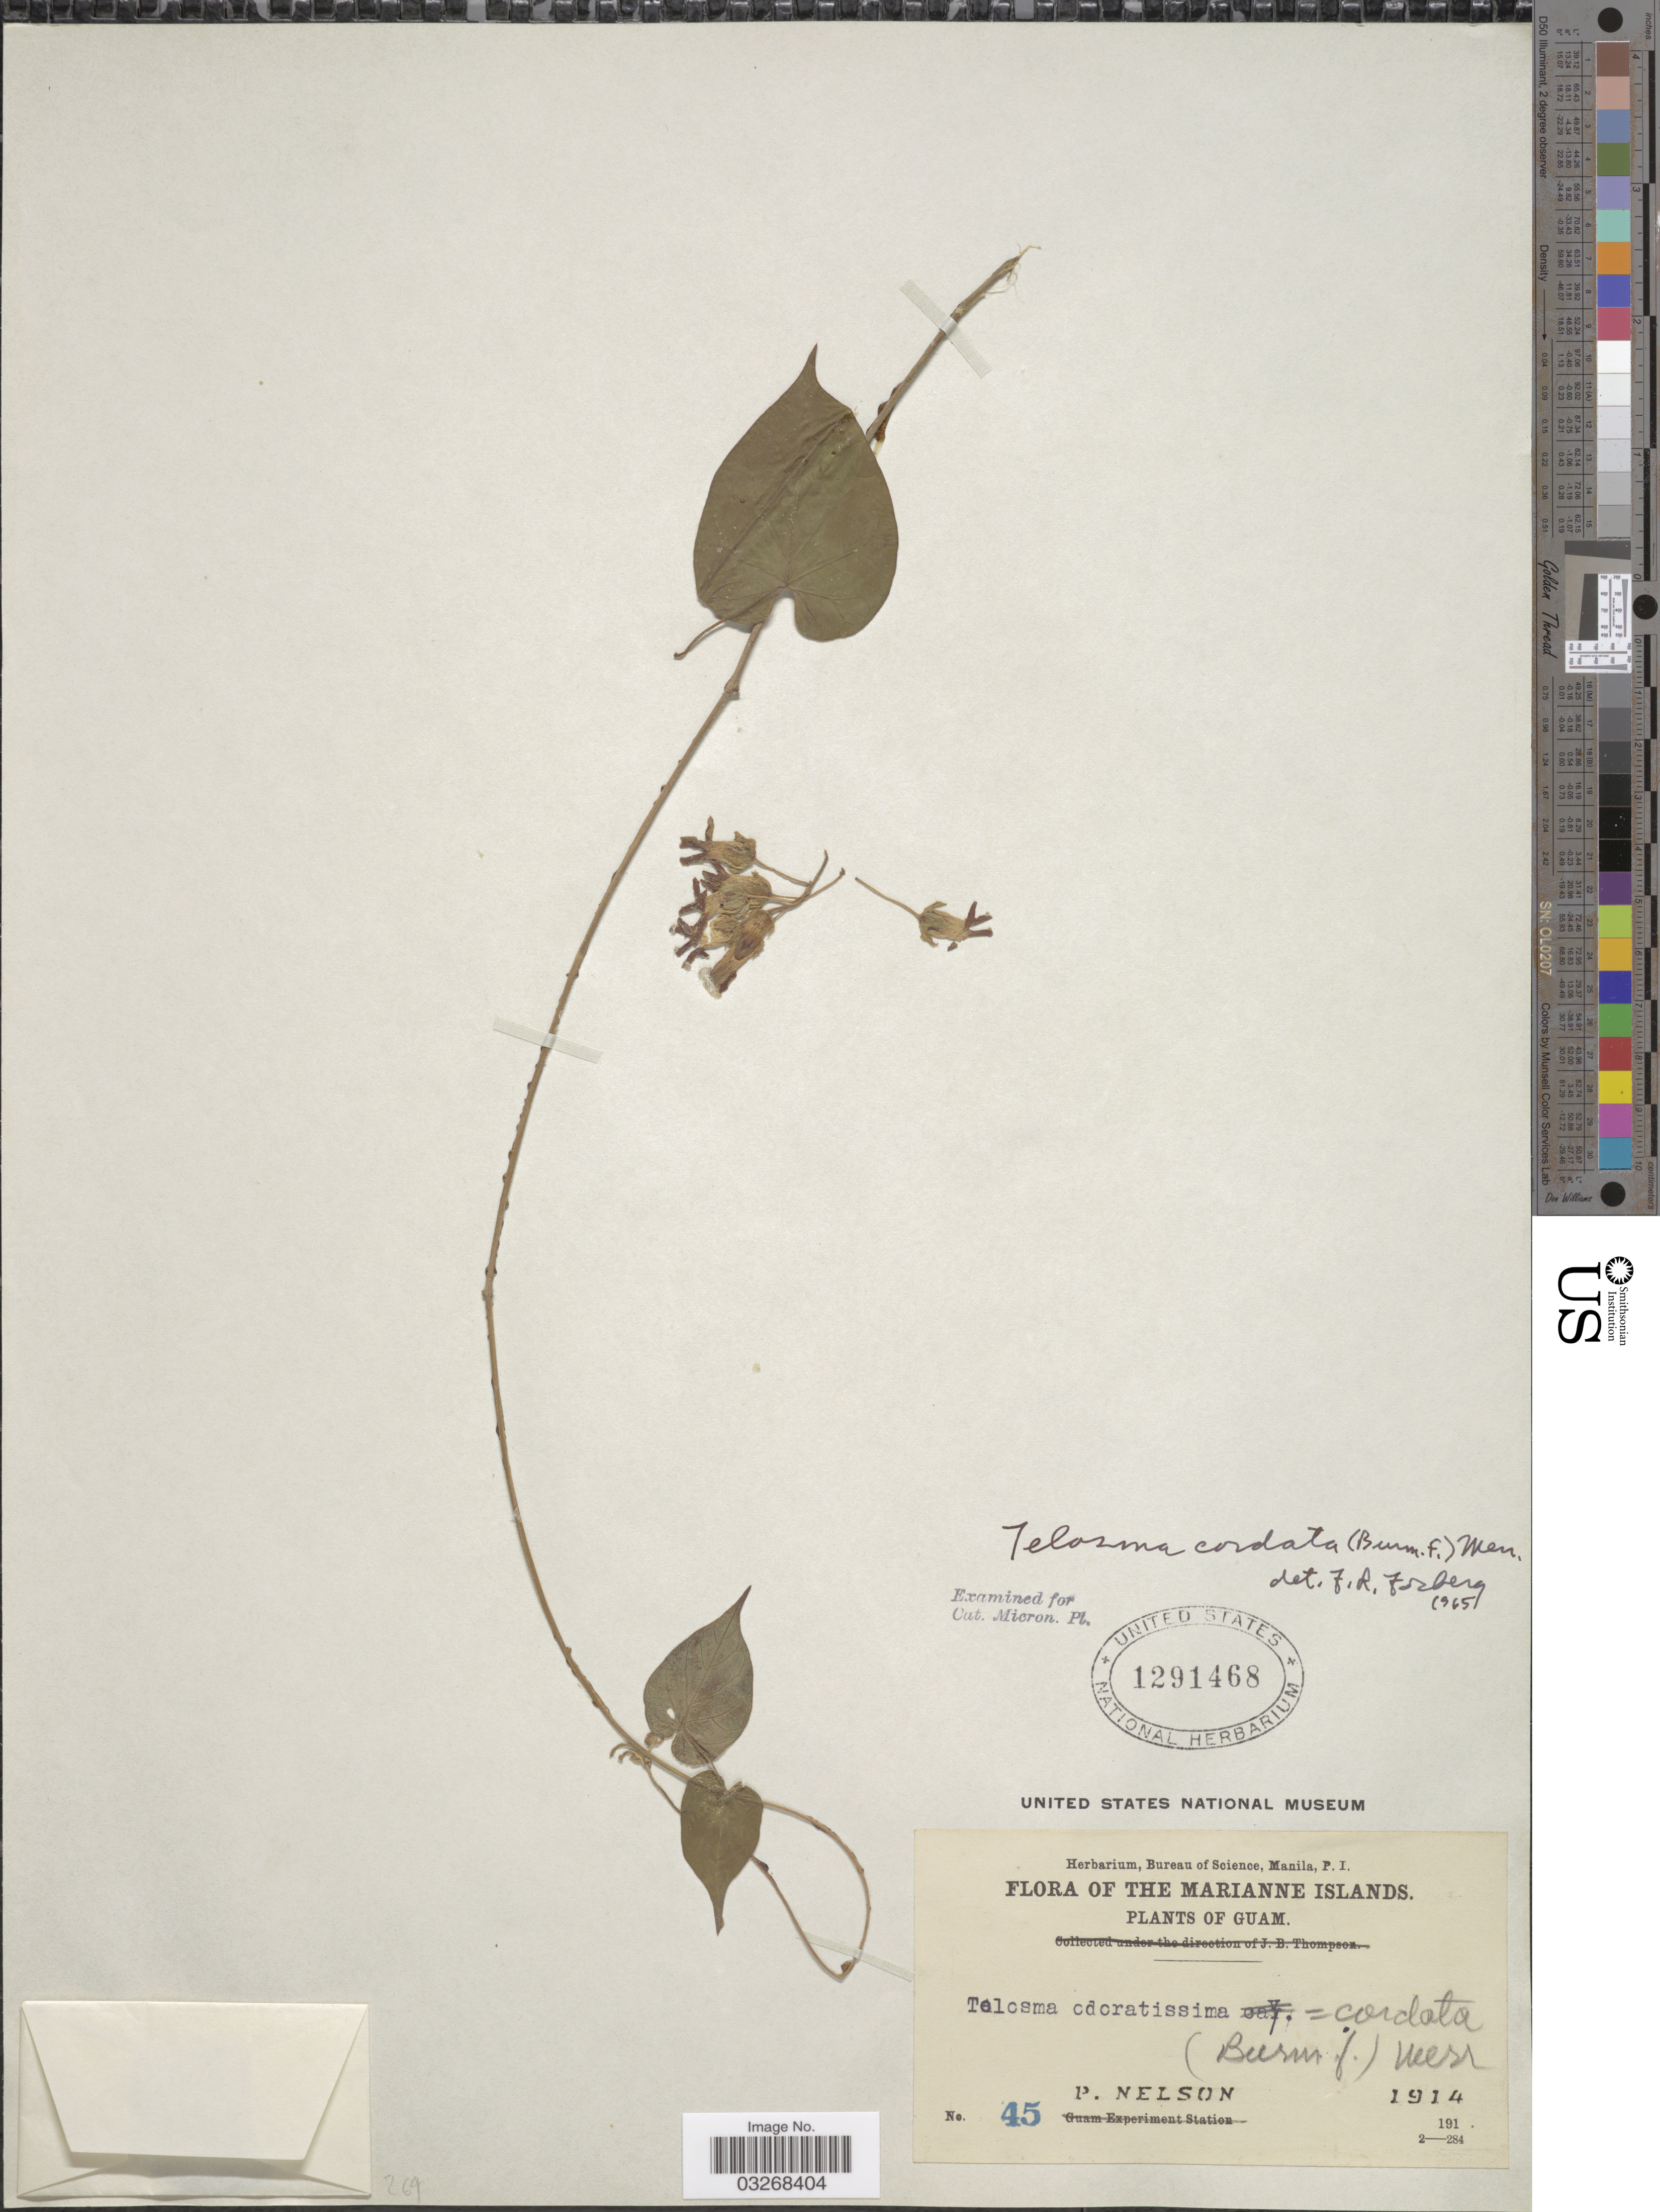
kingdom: Plantae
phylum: Tracheophyta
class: Magnoliopsida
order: Gentianales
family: Apocynaceae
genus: Telosma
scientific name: Telosma cordata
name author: (Burm. f.) Merr.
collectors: P. Nelson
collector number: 45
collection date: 1914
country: Guam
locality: The Marianne Islands.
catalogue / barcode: US 1291468